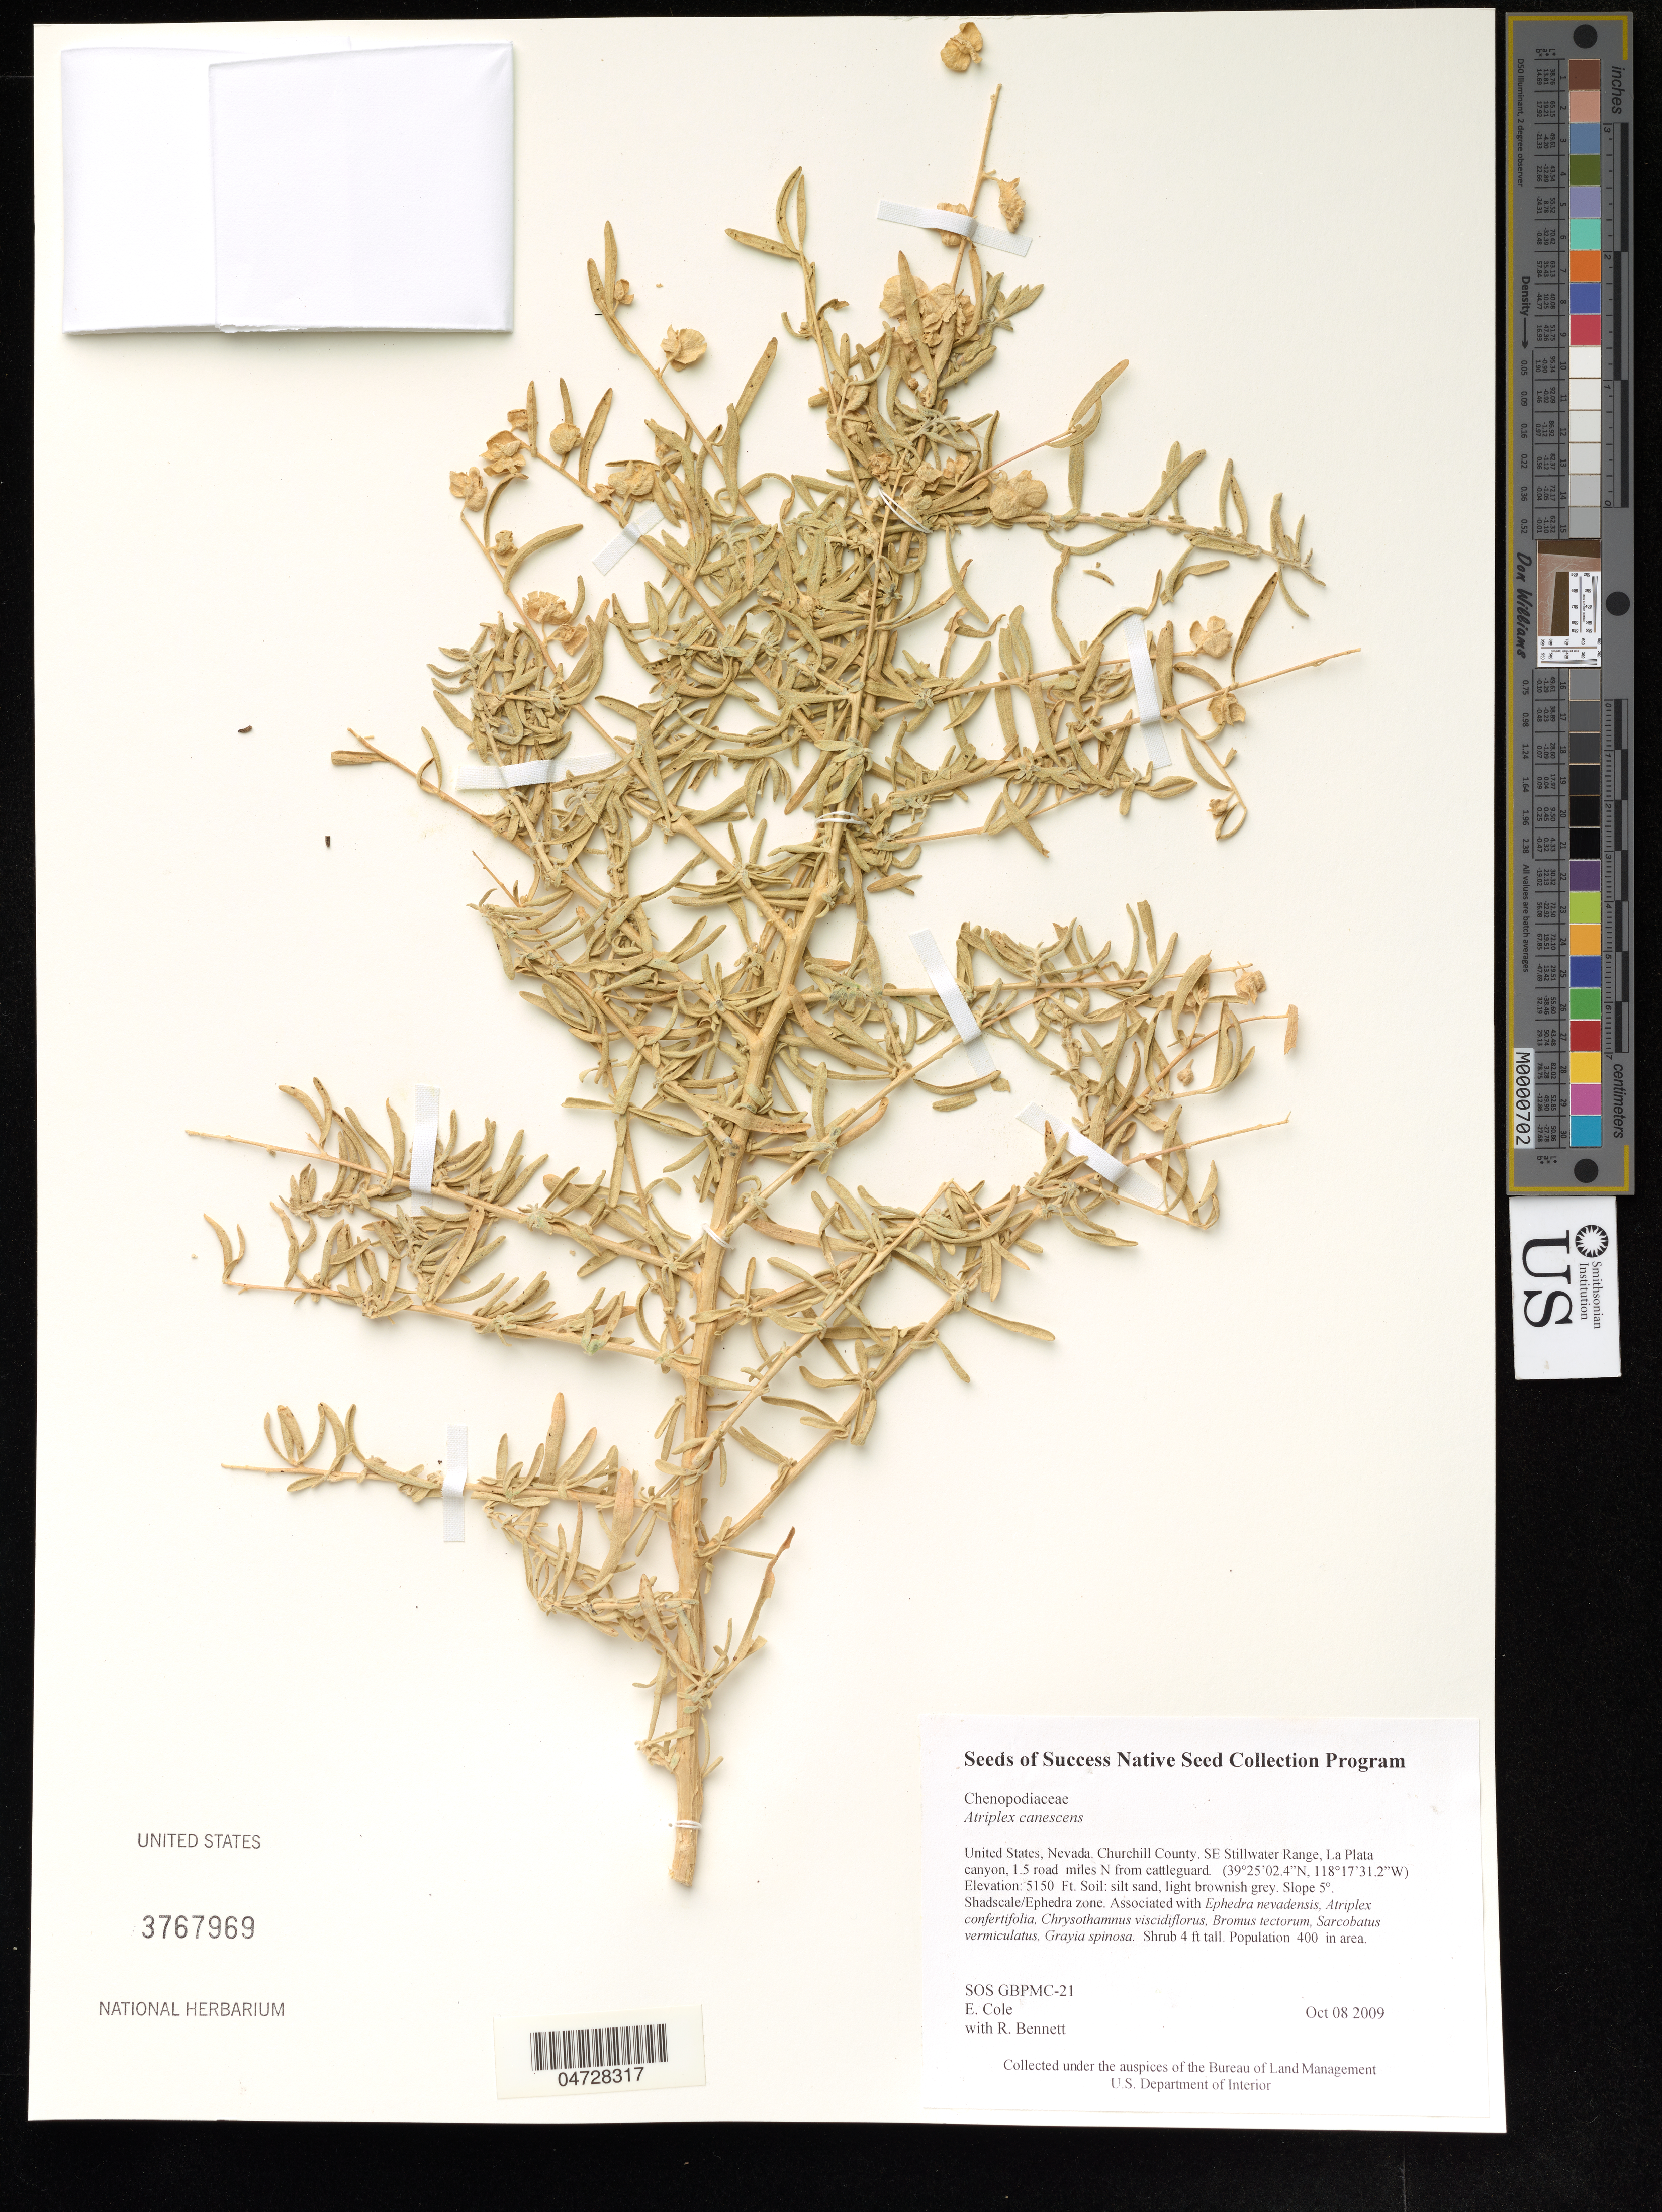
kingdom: Plantae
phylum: Tracheophyta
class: Magnoliopsida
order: Caryophyllales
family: Amaranthaceae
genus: Atriplex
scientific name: Atriplex canescens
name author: (Pursh) Nutt.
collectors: E. Cole & R. Bennett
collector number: SOS GBPMC-21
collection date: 2009-10-08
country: United States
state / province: Nevada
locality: Churchill County. SE Stillwater Range, La Plata canyon, 1.5 road miles N from cattleguard.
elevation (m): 1570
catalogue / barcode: US 3767969